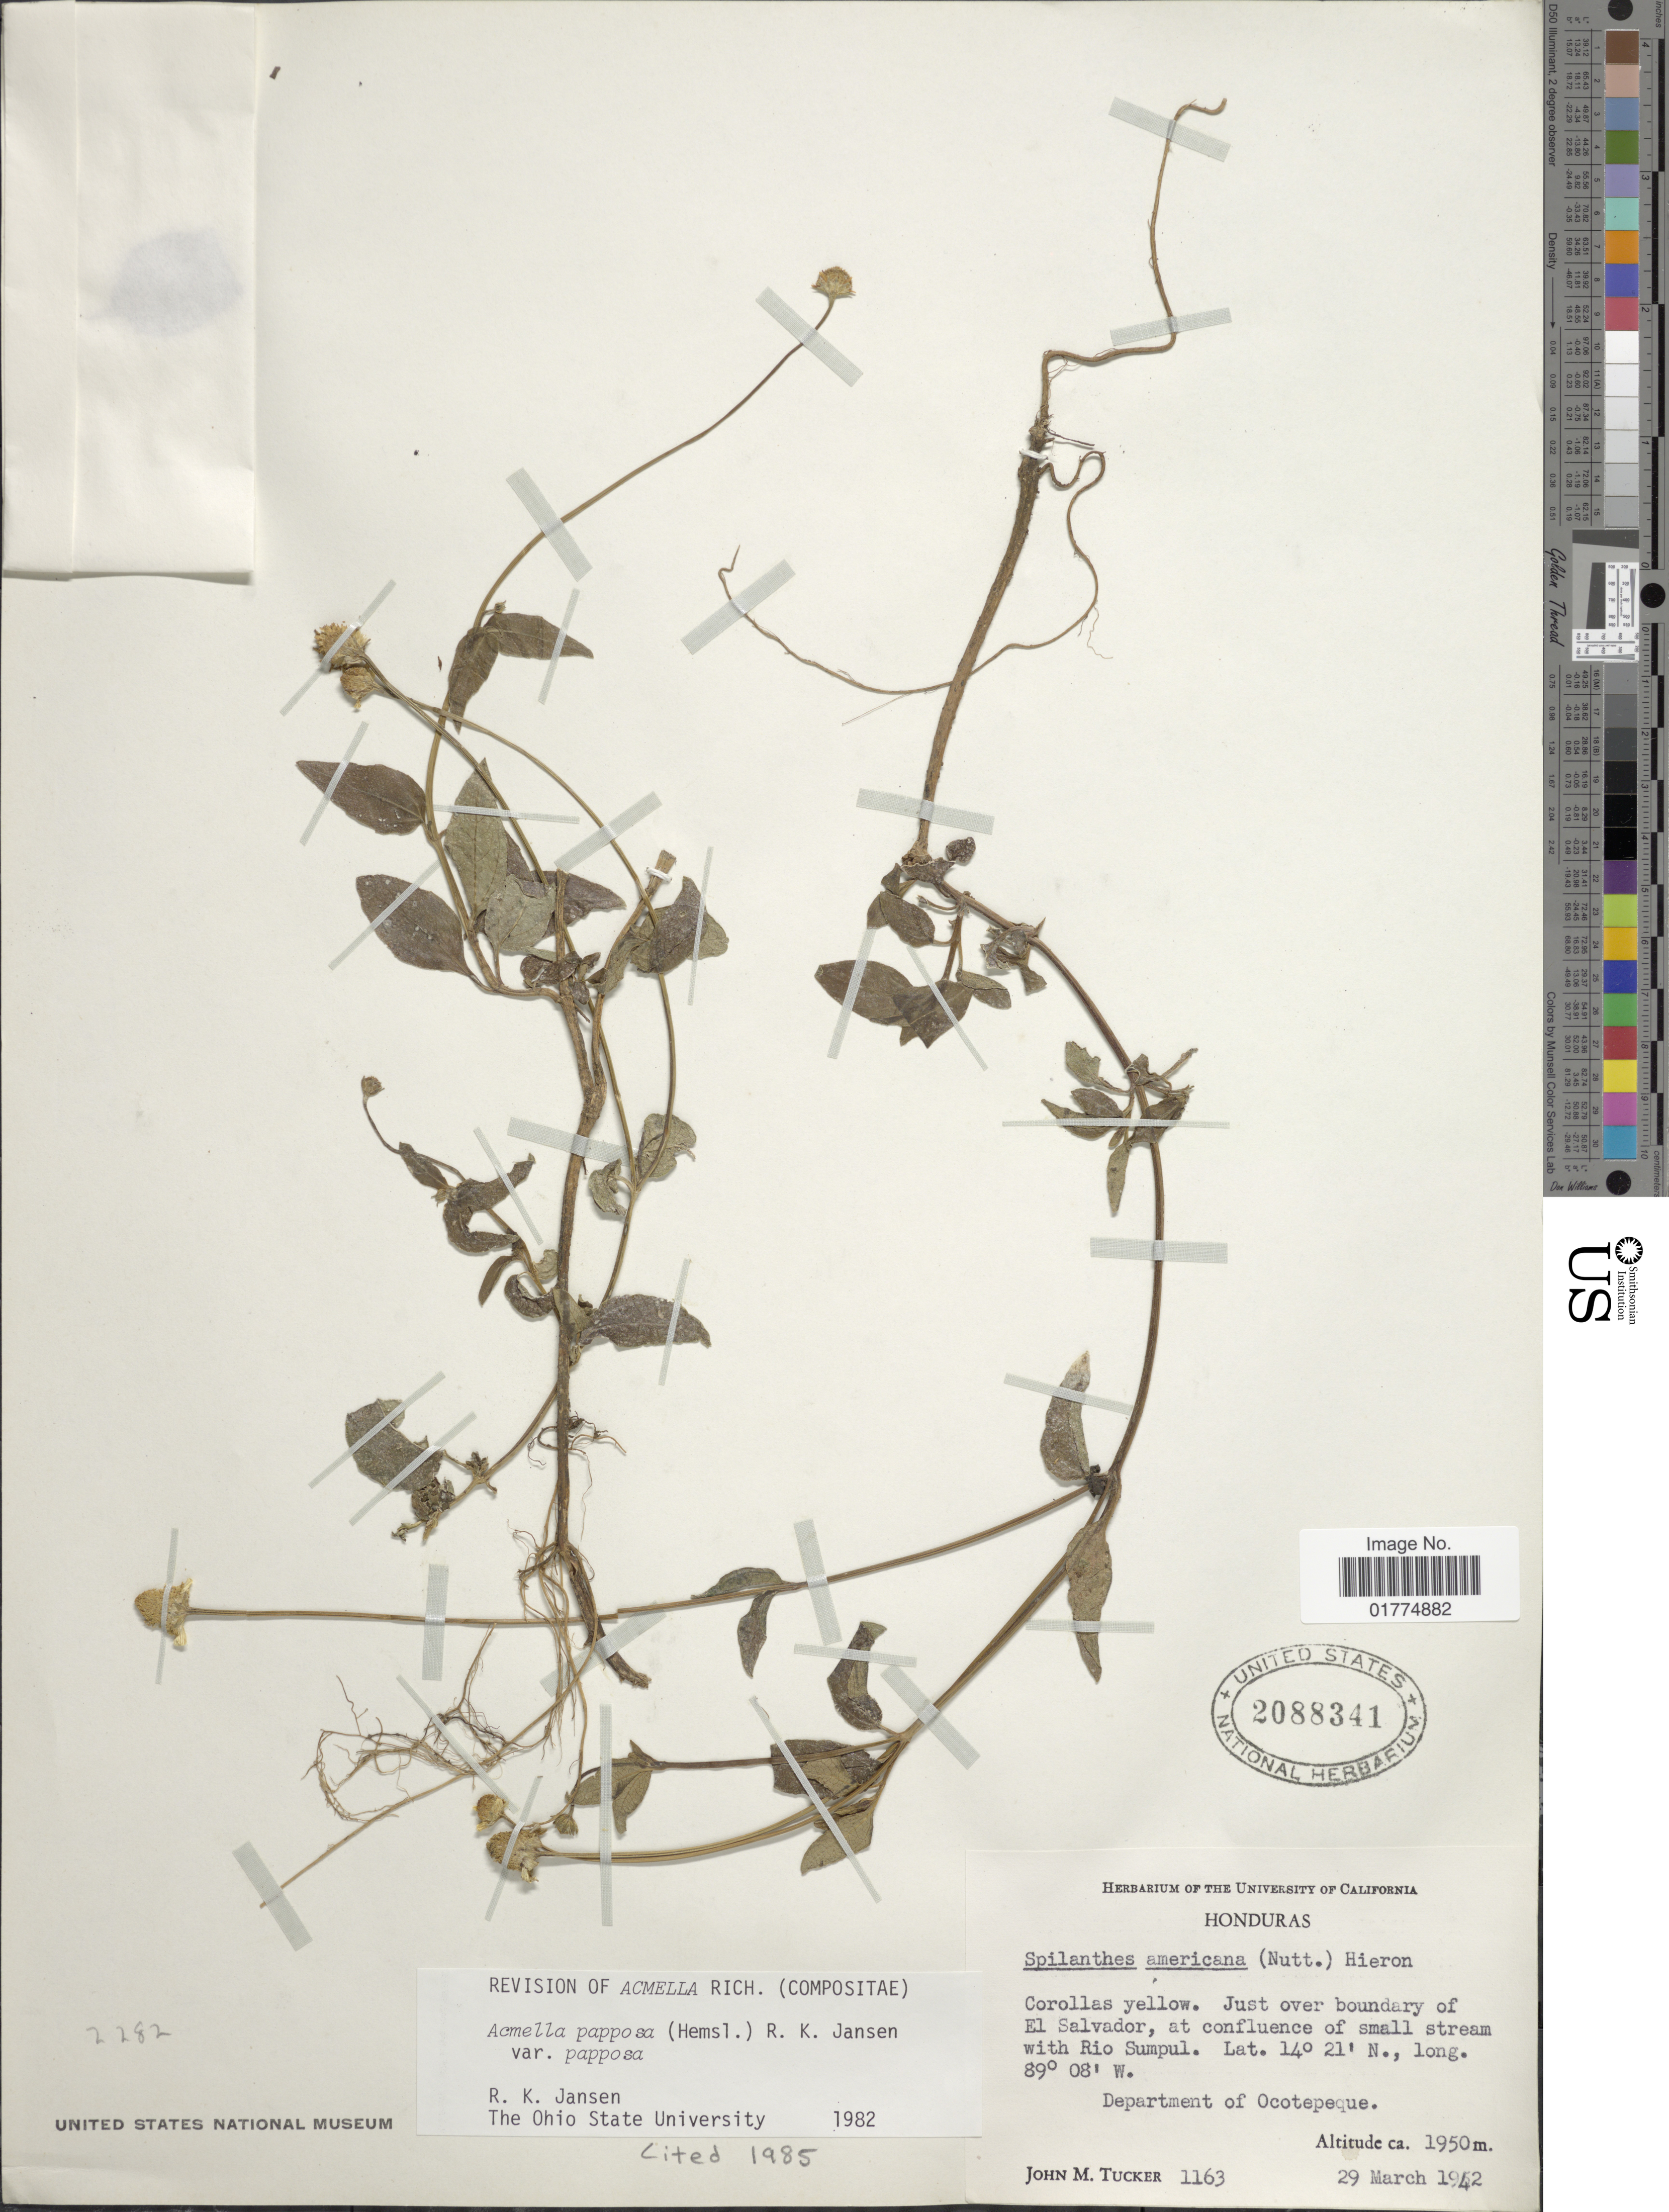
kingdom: Plantae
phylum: Tracheophyta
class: Magnoliopsida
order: Asterales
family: Asteraceae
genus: Acmella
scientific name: Acmella papposa var. papposa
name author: (Hemsl.) R.K. Jansen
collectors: J. M. Tucker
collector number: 1163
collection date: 1942-03-29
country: Honduras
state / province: Ocotepeque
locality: Just over boundary of El Salvador, at confluence of small stream with Rio Sumpul. Department of Ocotepeque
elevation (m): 1950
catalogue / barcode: US 2088341